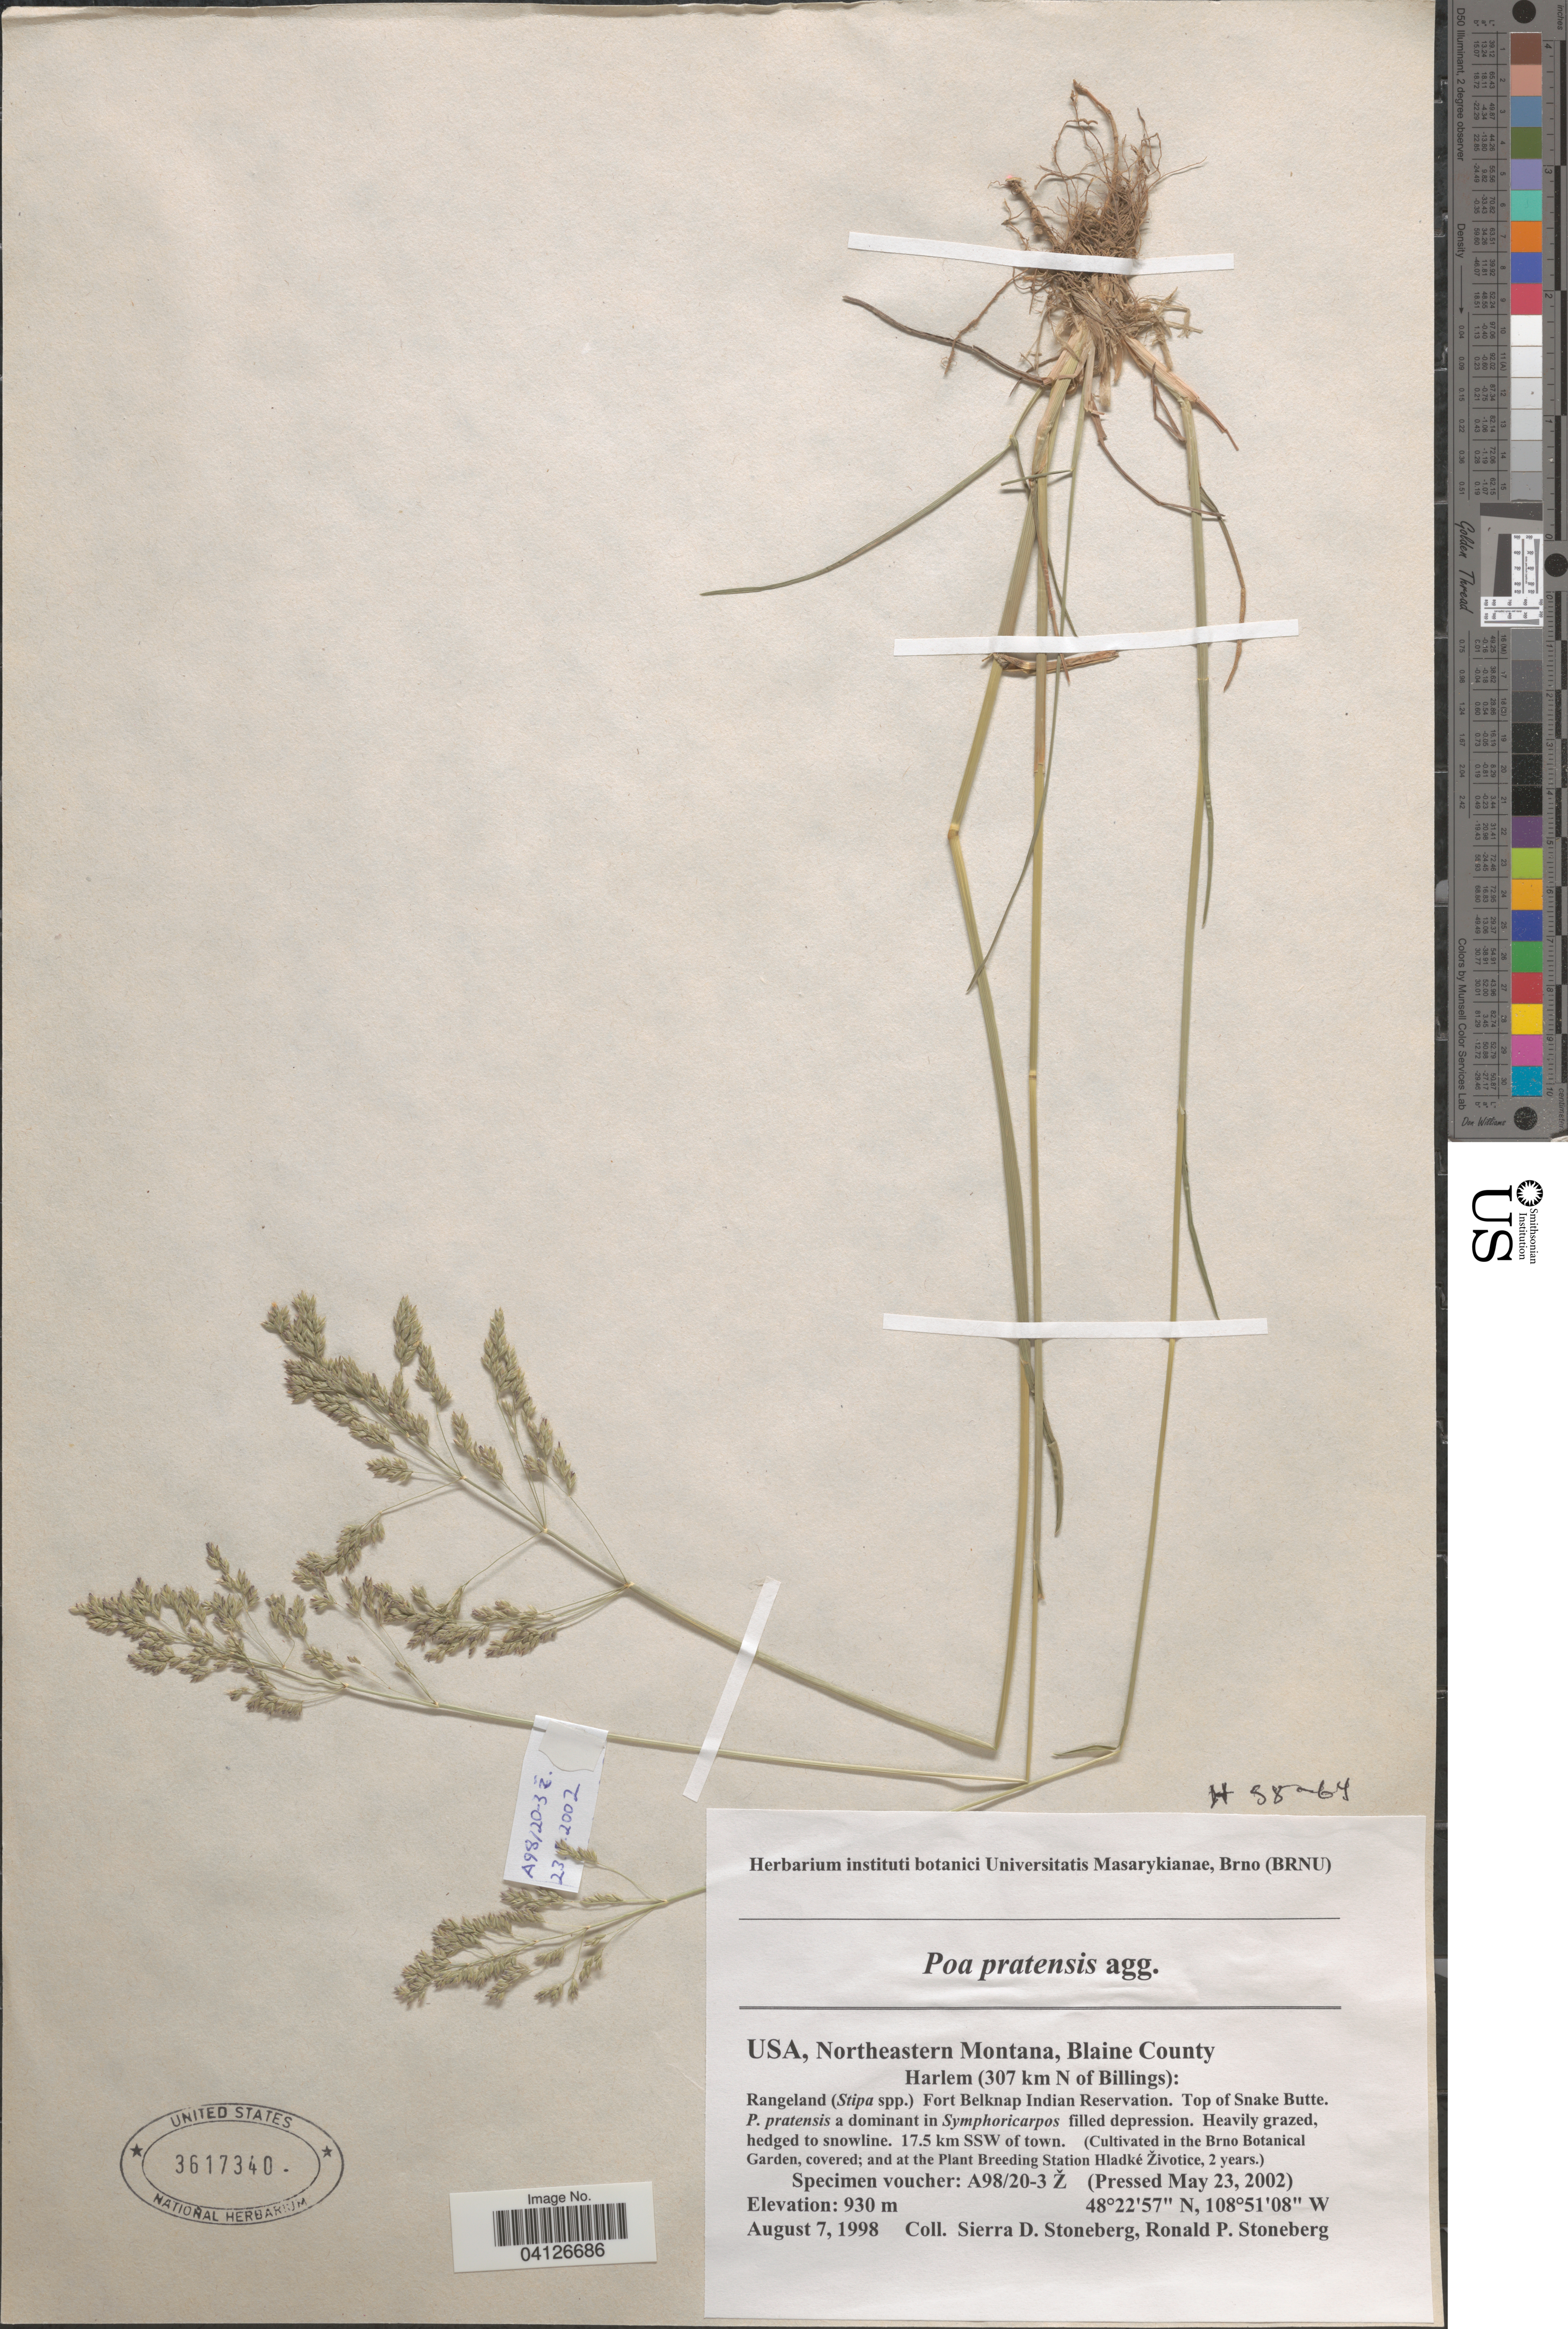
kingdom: Plantae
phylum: Tracheophyta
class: Liliopsida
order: Poales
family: Poaceae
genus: Poa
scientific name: Poa pratensis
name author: L.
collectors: Ex herb. instituti botanici Universitatis Masarykianae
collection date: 2002-05-23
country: Czechia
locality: (Cultivated in the Brno Botanical Garden, covered; and at the Plant Breeding Station Hladké Životice, 2 years.).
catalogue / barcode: US 3617340